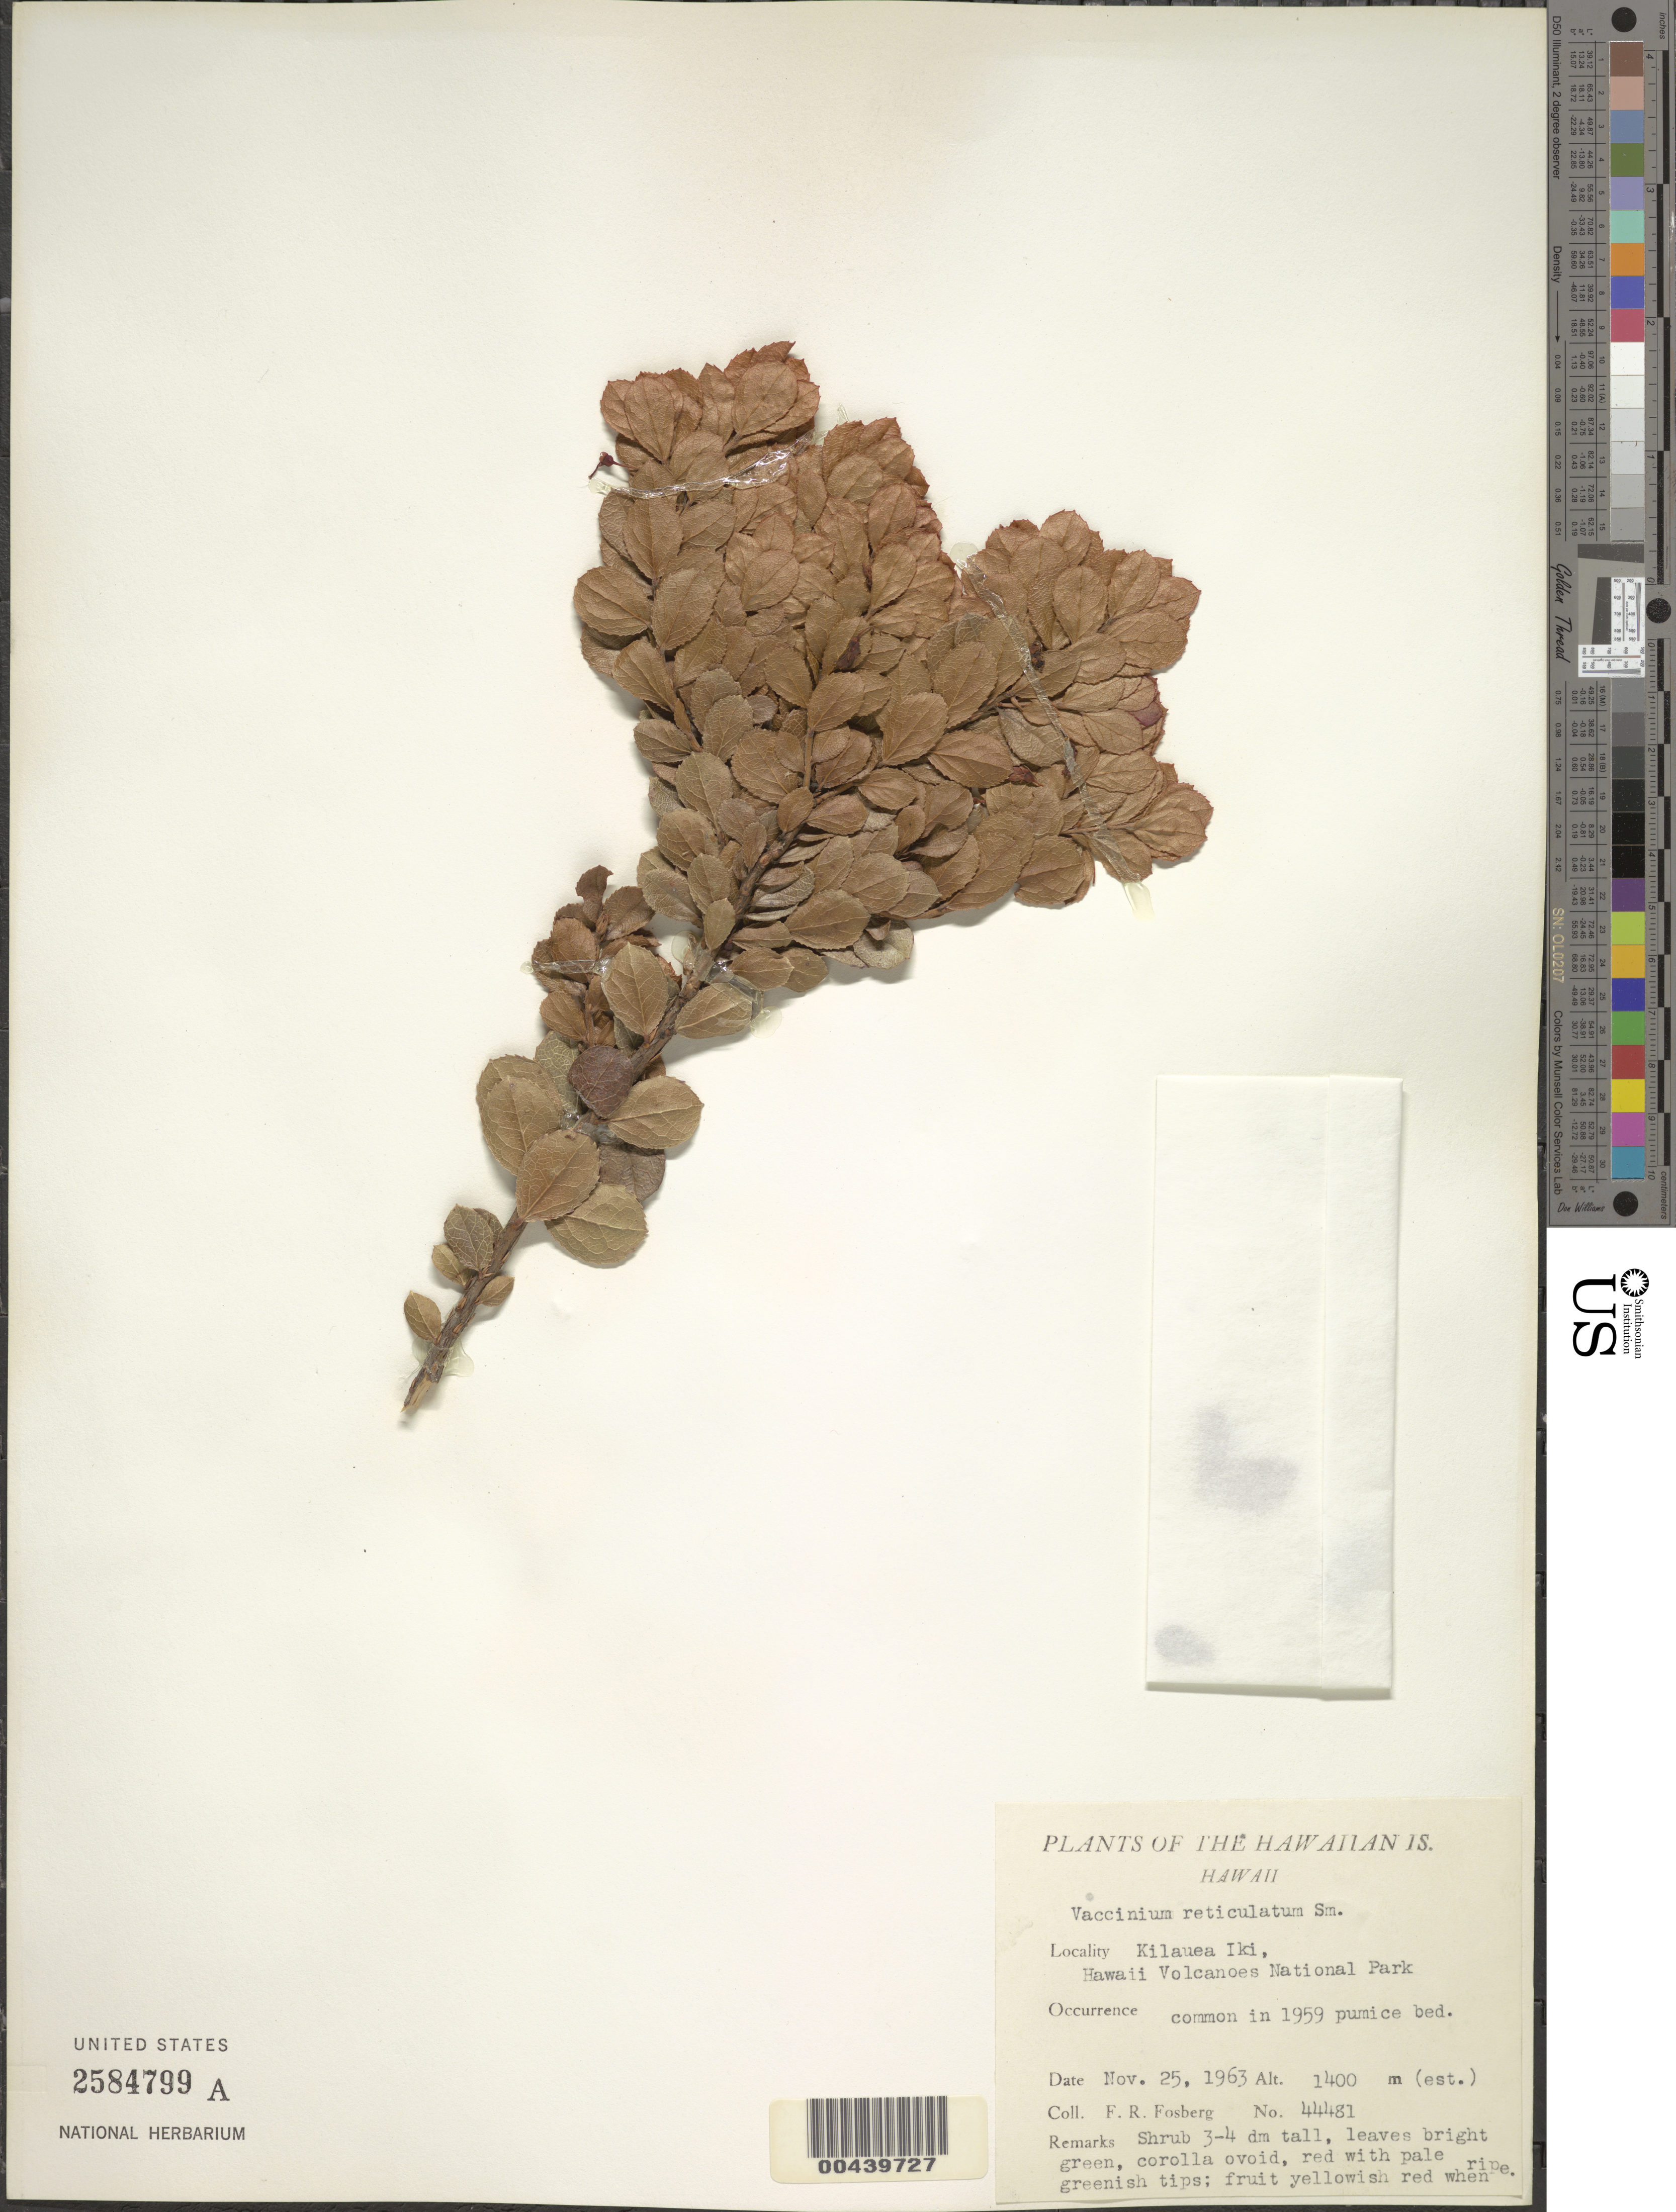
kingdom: Plantae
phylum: Tracheophyta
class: Magnoliopsida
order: Ericales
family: Ericaceae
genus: Vaccinium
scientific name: Vaccinium reticulatum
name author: Sm.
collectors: F. R. Fosberg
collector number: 44481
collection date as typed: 25 Nov 1963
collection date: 1963-11-25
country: United States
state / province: Hawaii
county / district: Hawaii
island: Hawaii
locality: Kilauea Iki, Hawaii Volcanoes National Park, common in 1959 pumice bed.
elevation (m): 1400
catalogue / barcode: US 2584799A